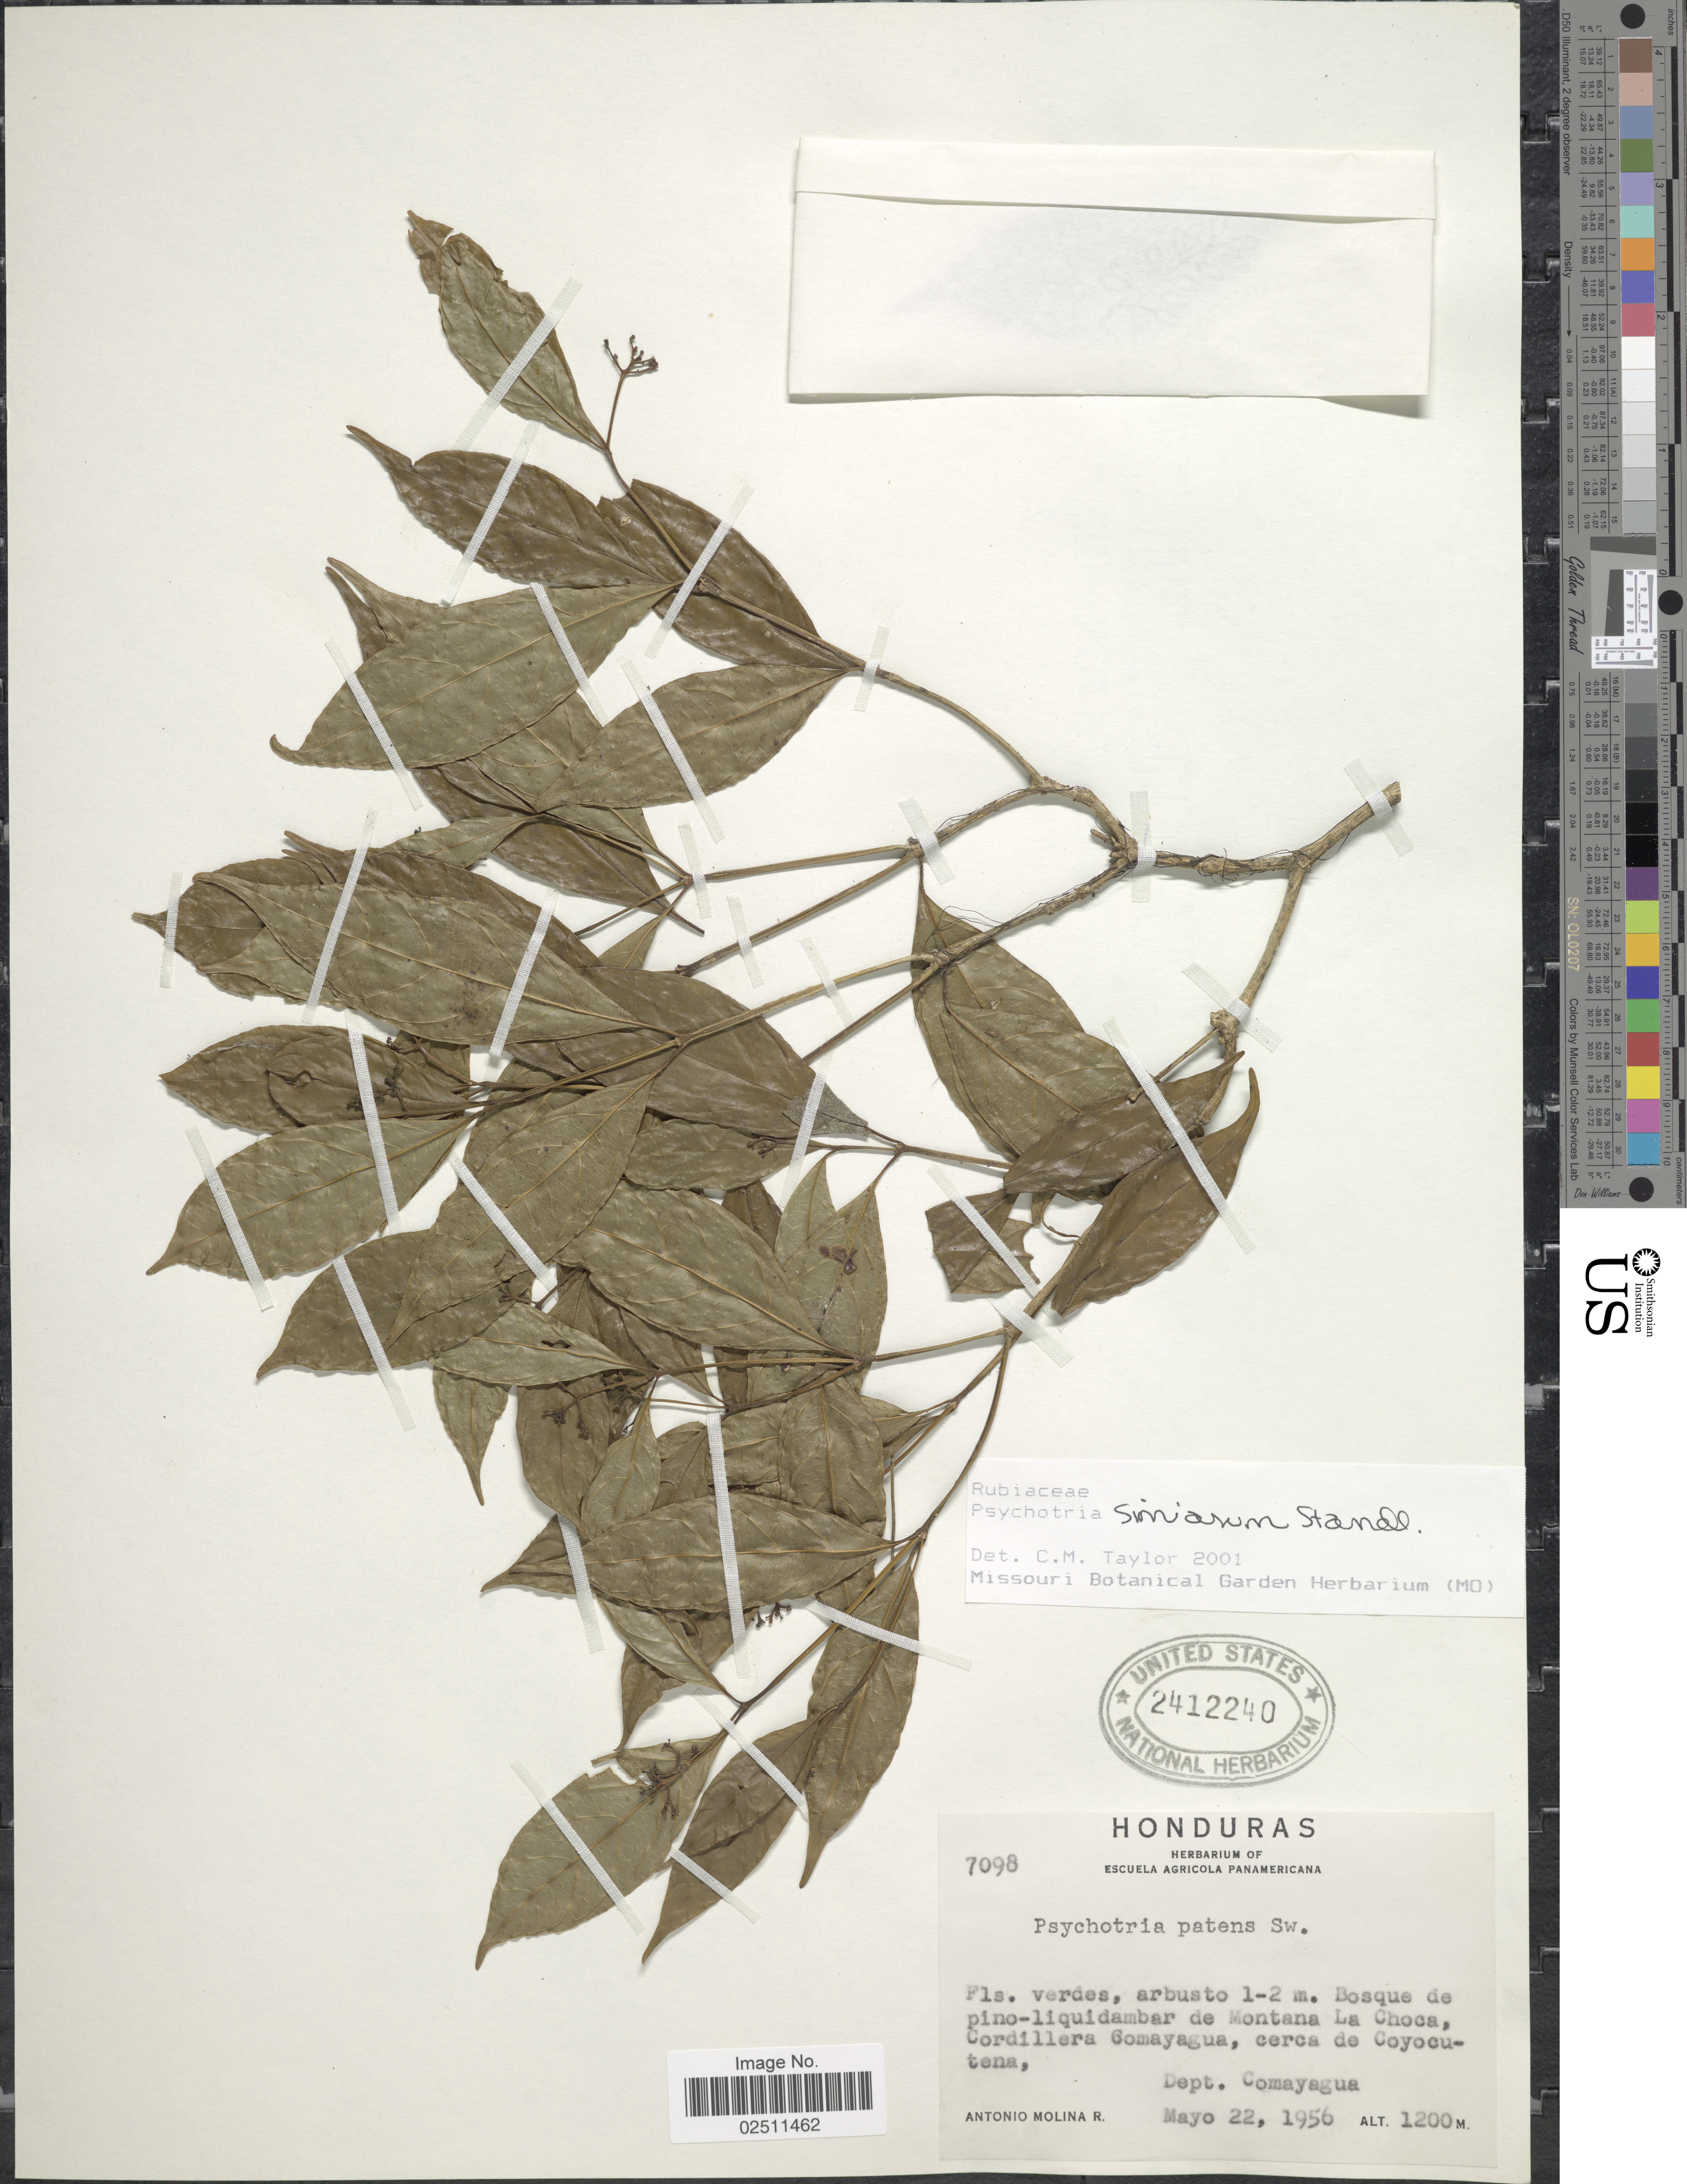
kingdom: Plantae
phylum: Tracheophyta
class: Magnoliopsida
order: Gentianales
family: Rubiaceae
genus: Psychotria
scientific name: Psychotria simiarum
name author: Standl.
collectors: A. Molina R.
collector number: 7098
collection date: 1956-05-22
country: Honduras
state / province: Comayagua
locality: Bosque de pino- liquidambar de Montana La Choca, Cordillera Comayagua, cerca de Coyocutena, Dept. Comayagua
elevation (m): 1200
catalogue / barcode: US 2412240